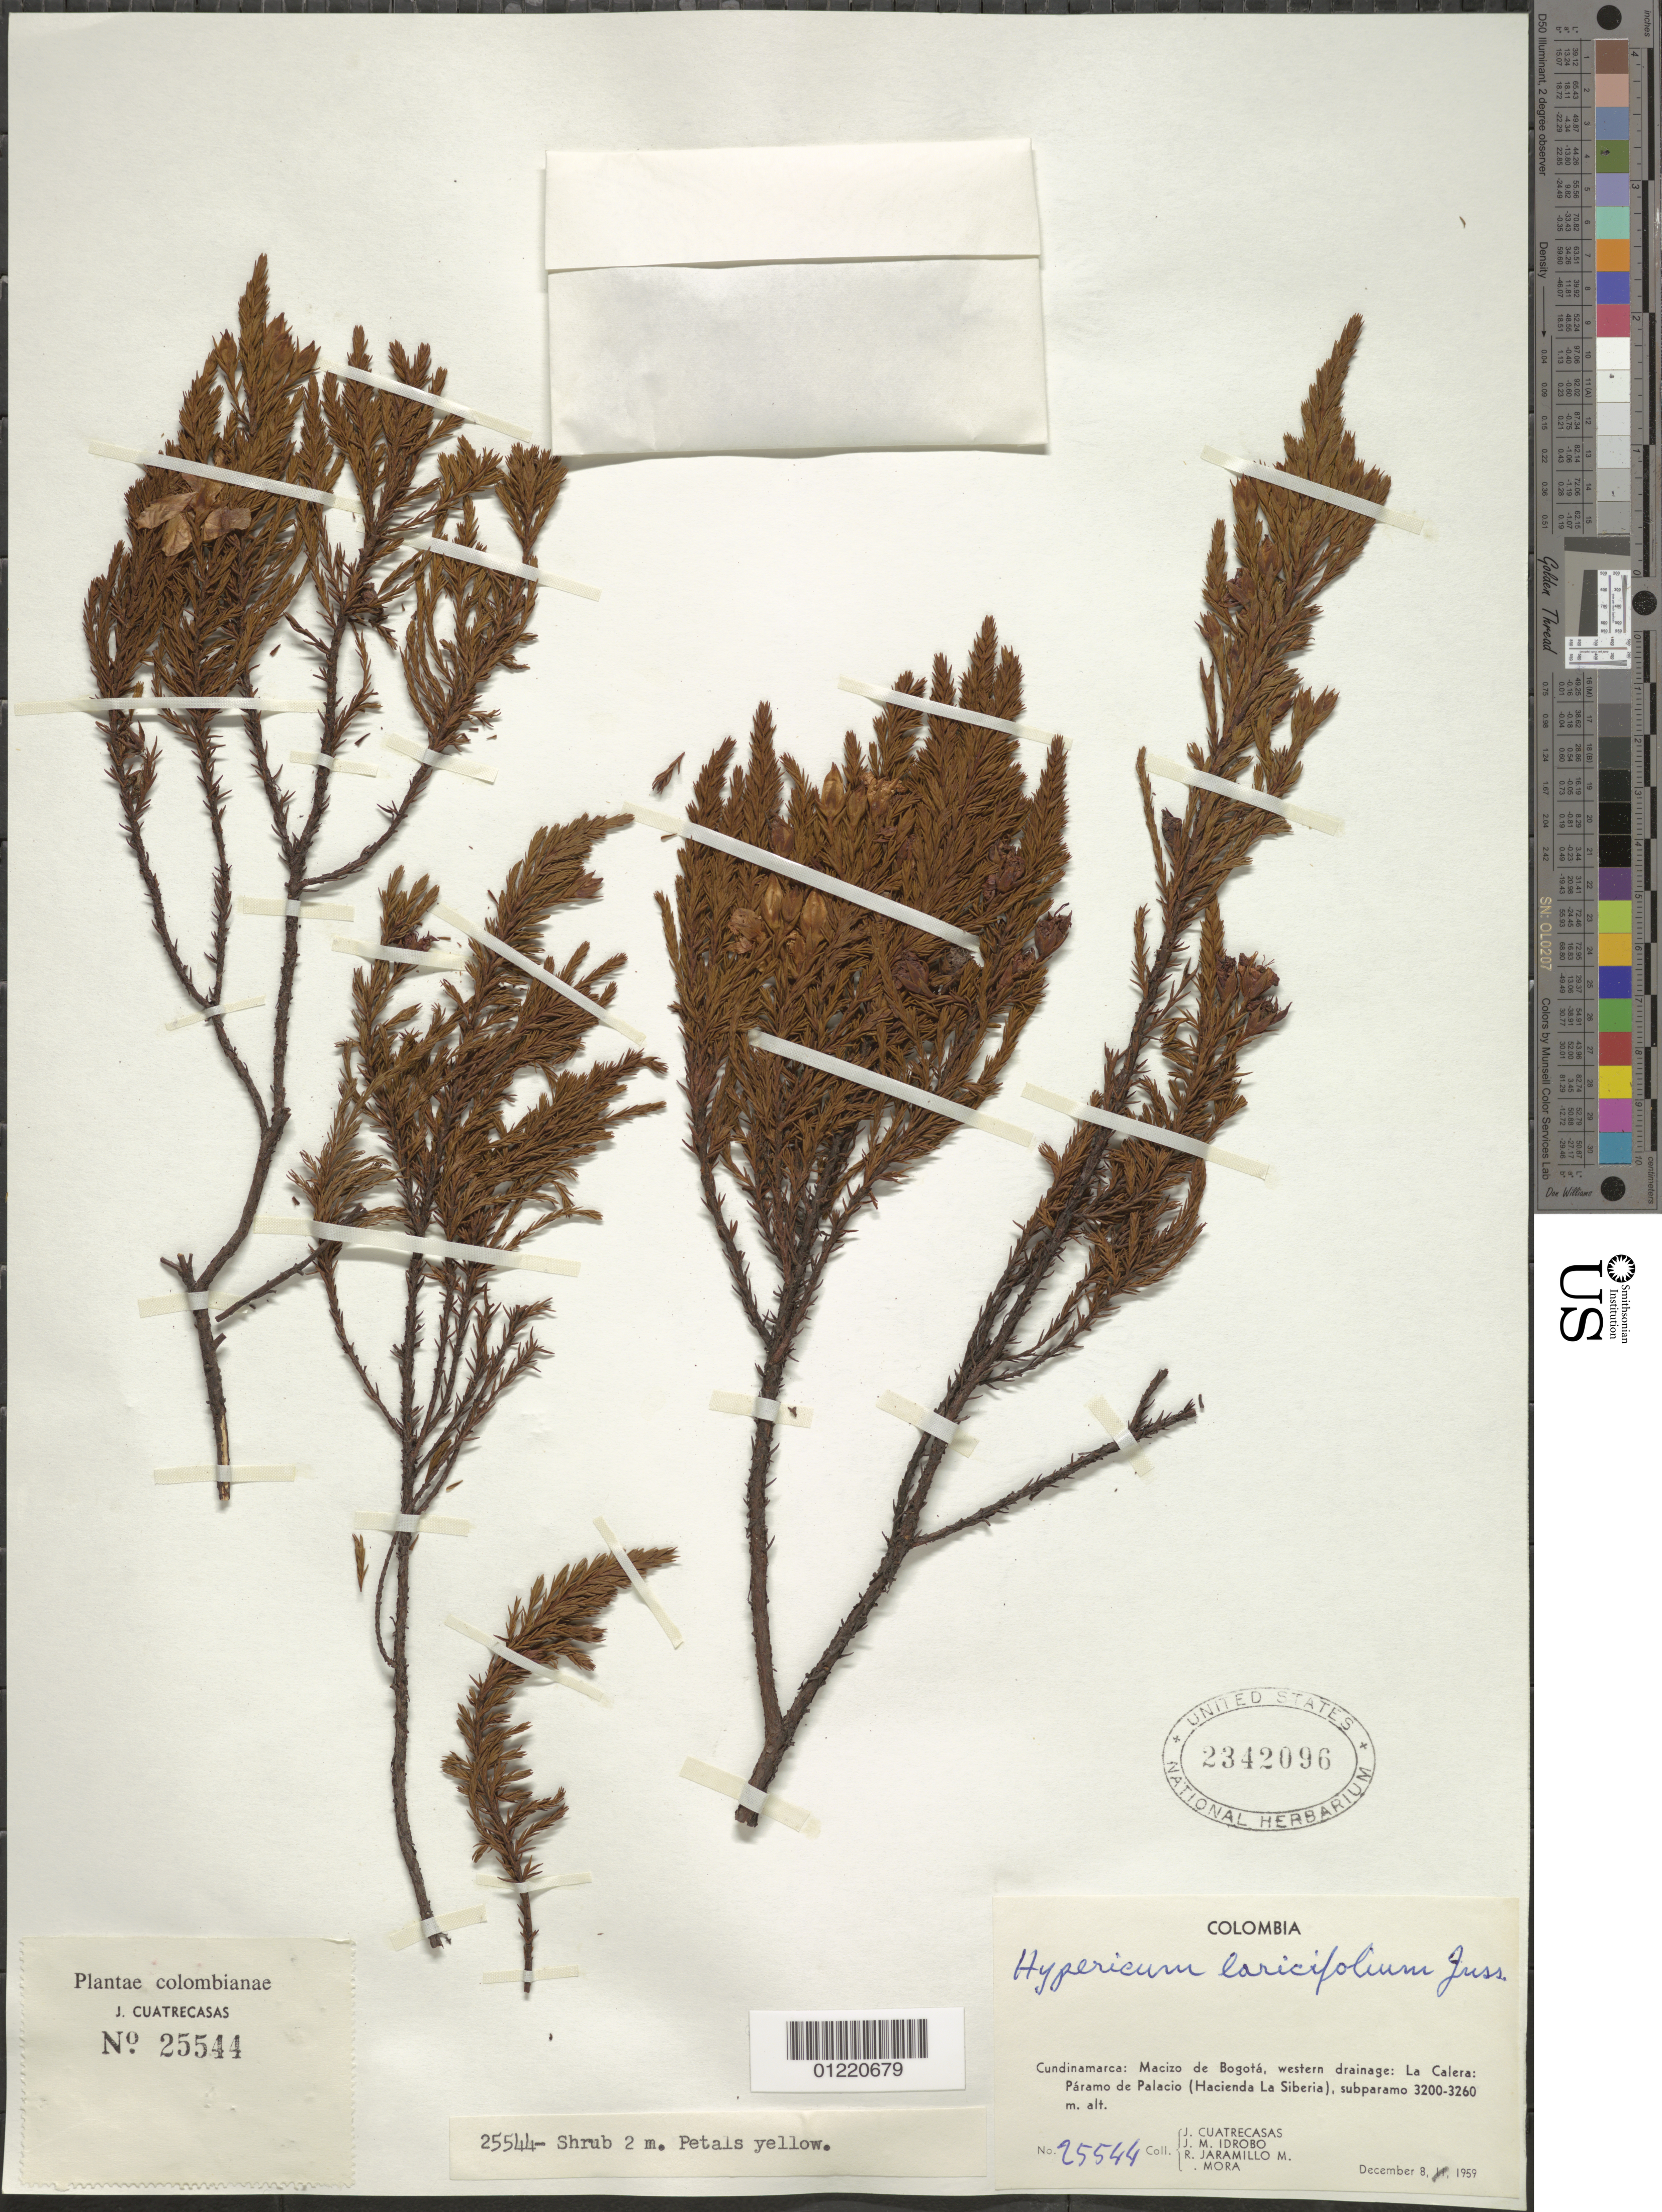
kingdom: Plantae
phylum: Tracheophyta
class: Magnoliopsida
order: Malpighiales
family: Hypericaceae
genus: Hypericum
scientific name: Hypericum laricifolium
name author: Juss.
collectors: J. Cuatrecasas, J. M. Idrobo, R. Jaramillo M. & L. Mora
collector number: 25544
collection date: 1959-12-08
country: Colombia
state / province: Cundinamarca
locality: Macizo de Bogota, western drainage: La Calera: Paramo de Palacio (Hacienda La Siberia), subparamo.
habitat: Subparamo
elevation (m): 3200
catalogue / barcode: US 2342096